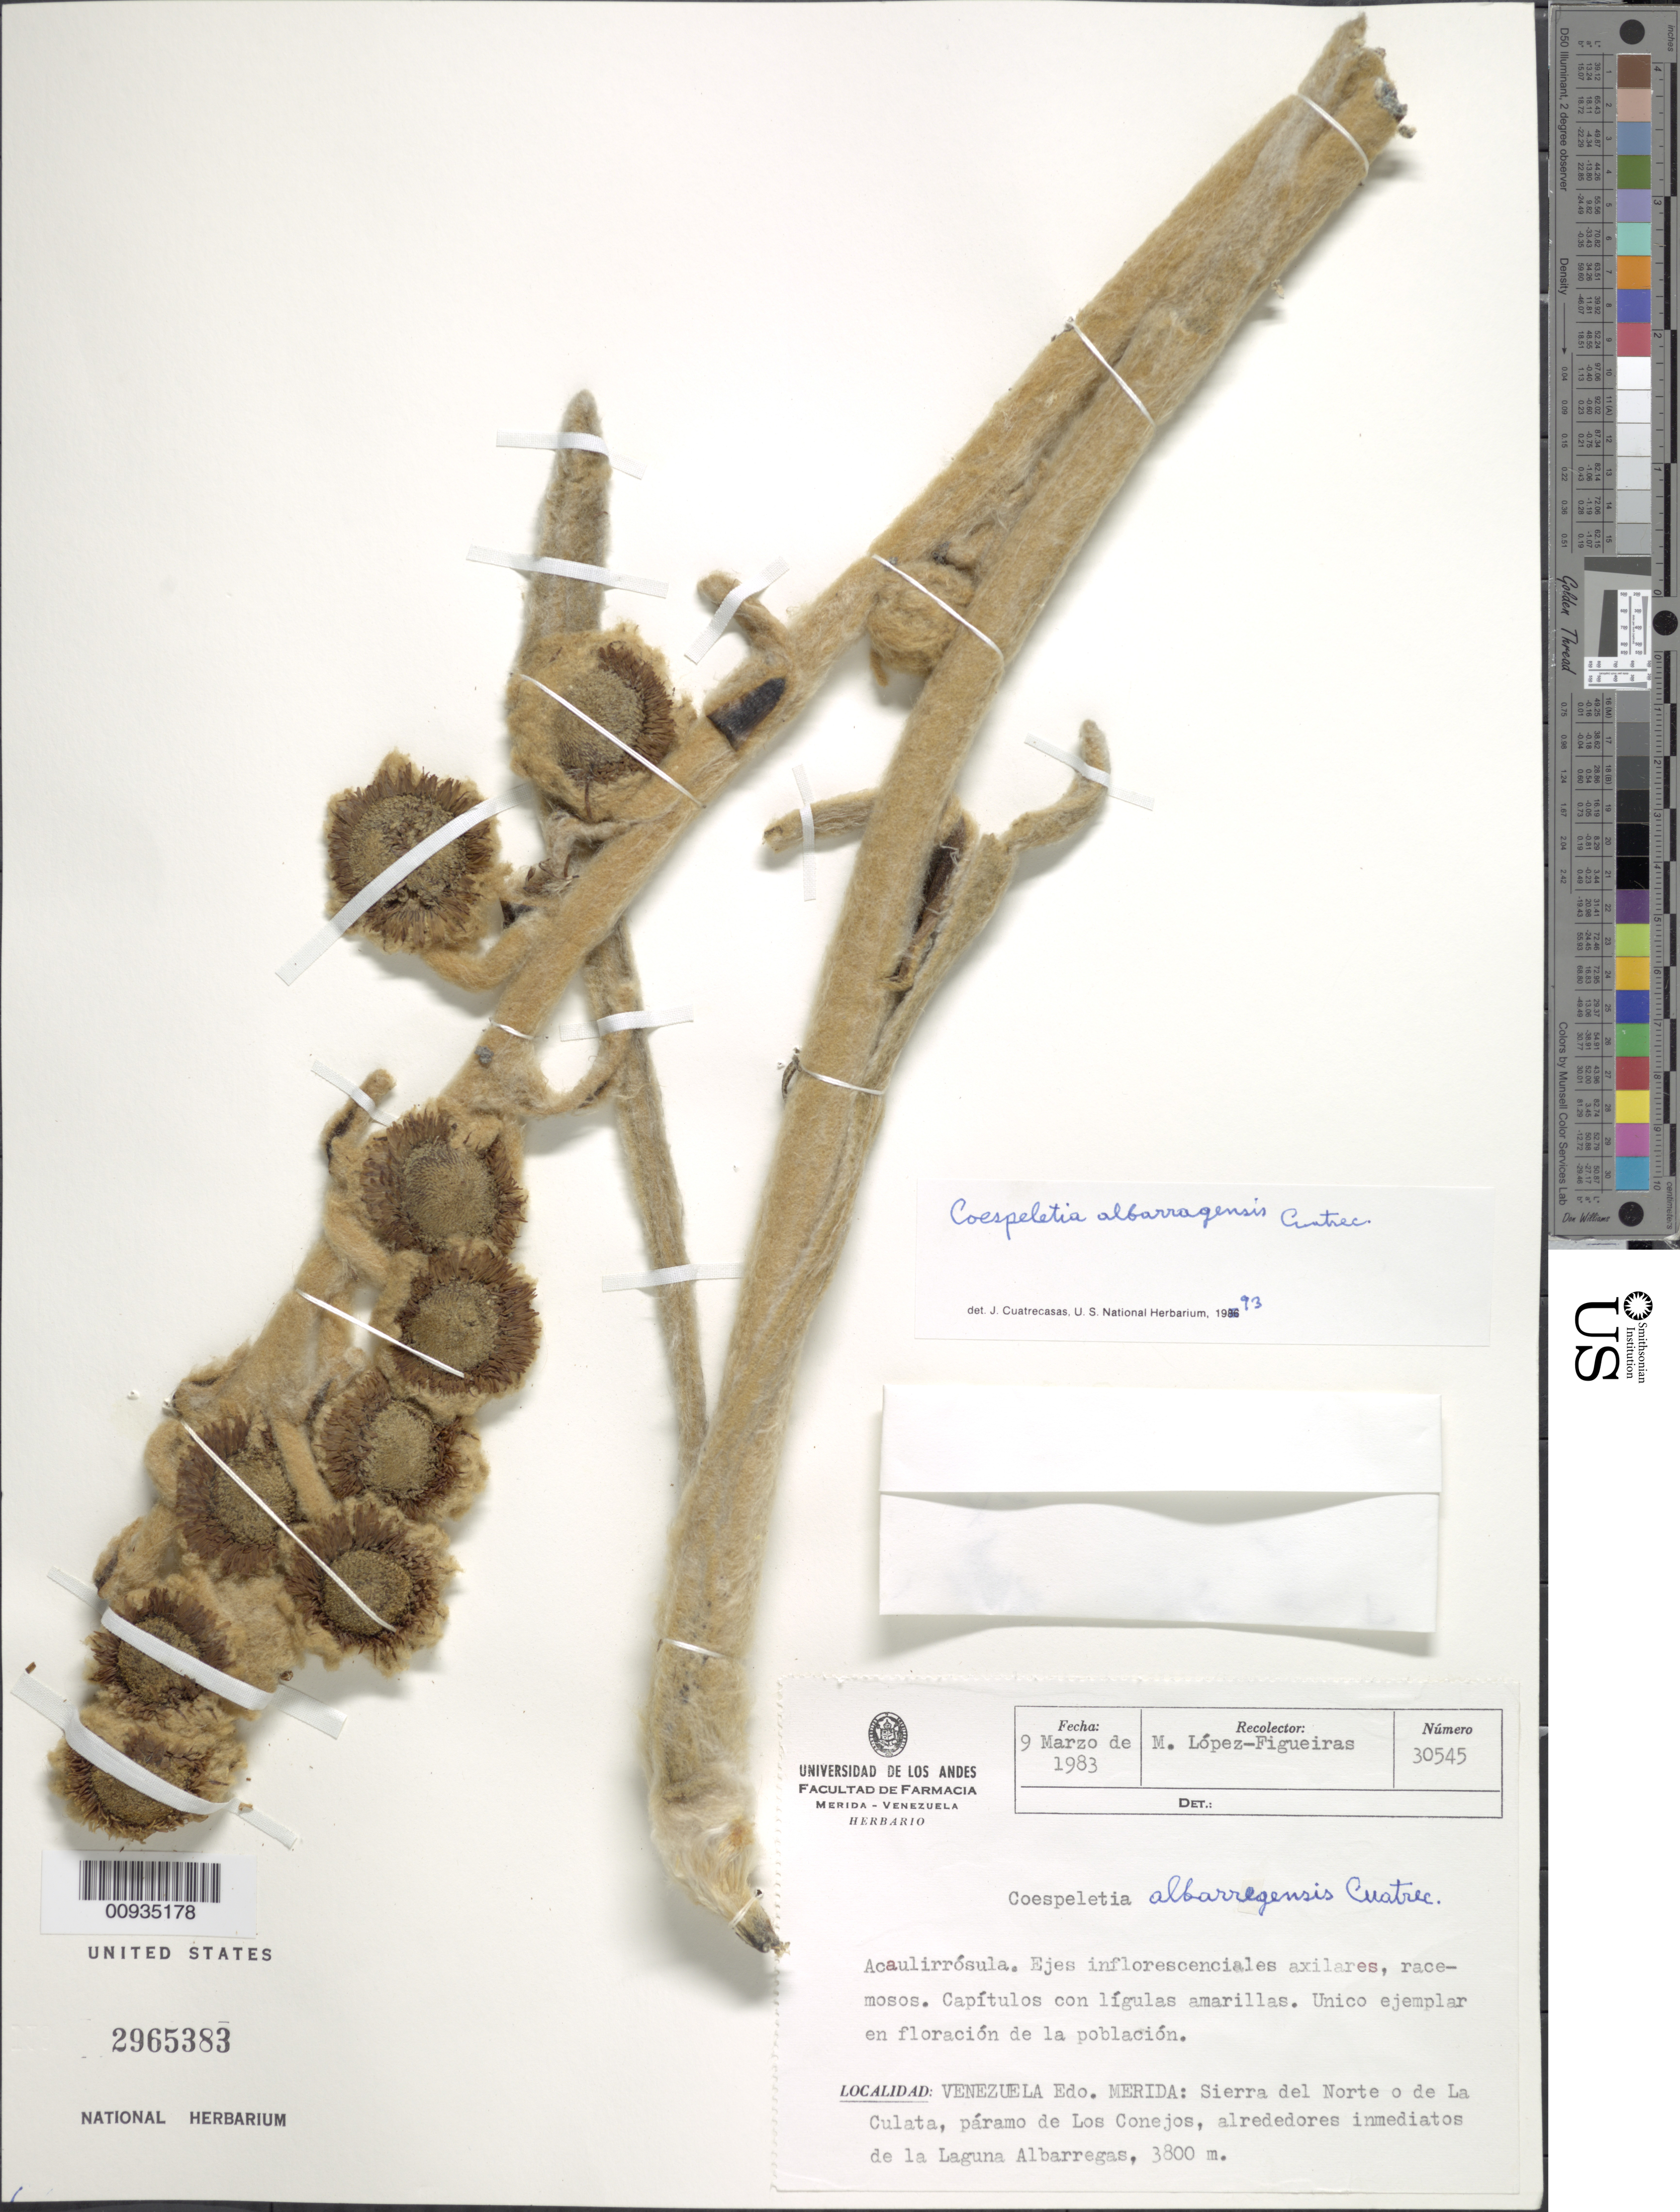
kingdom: Plantae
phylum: Tracheophyta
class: Magnoliopsida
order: Asterales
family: Asteraceae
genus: Coespeletia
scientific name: Coespeletia albarregensis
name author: Cuatrec.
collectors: M. López Figueiras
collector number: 30545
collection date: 1983-03-09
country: Venezuela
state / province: Mérida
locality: Páramo de Los Conejos. Sierra del Norte o de La Culata: Alrededores inmediatos de la Laguna Albarregas.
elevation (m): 3800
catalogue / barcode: US 2965383